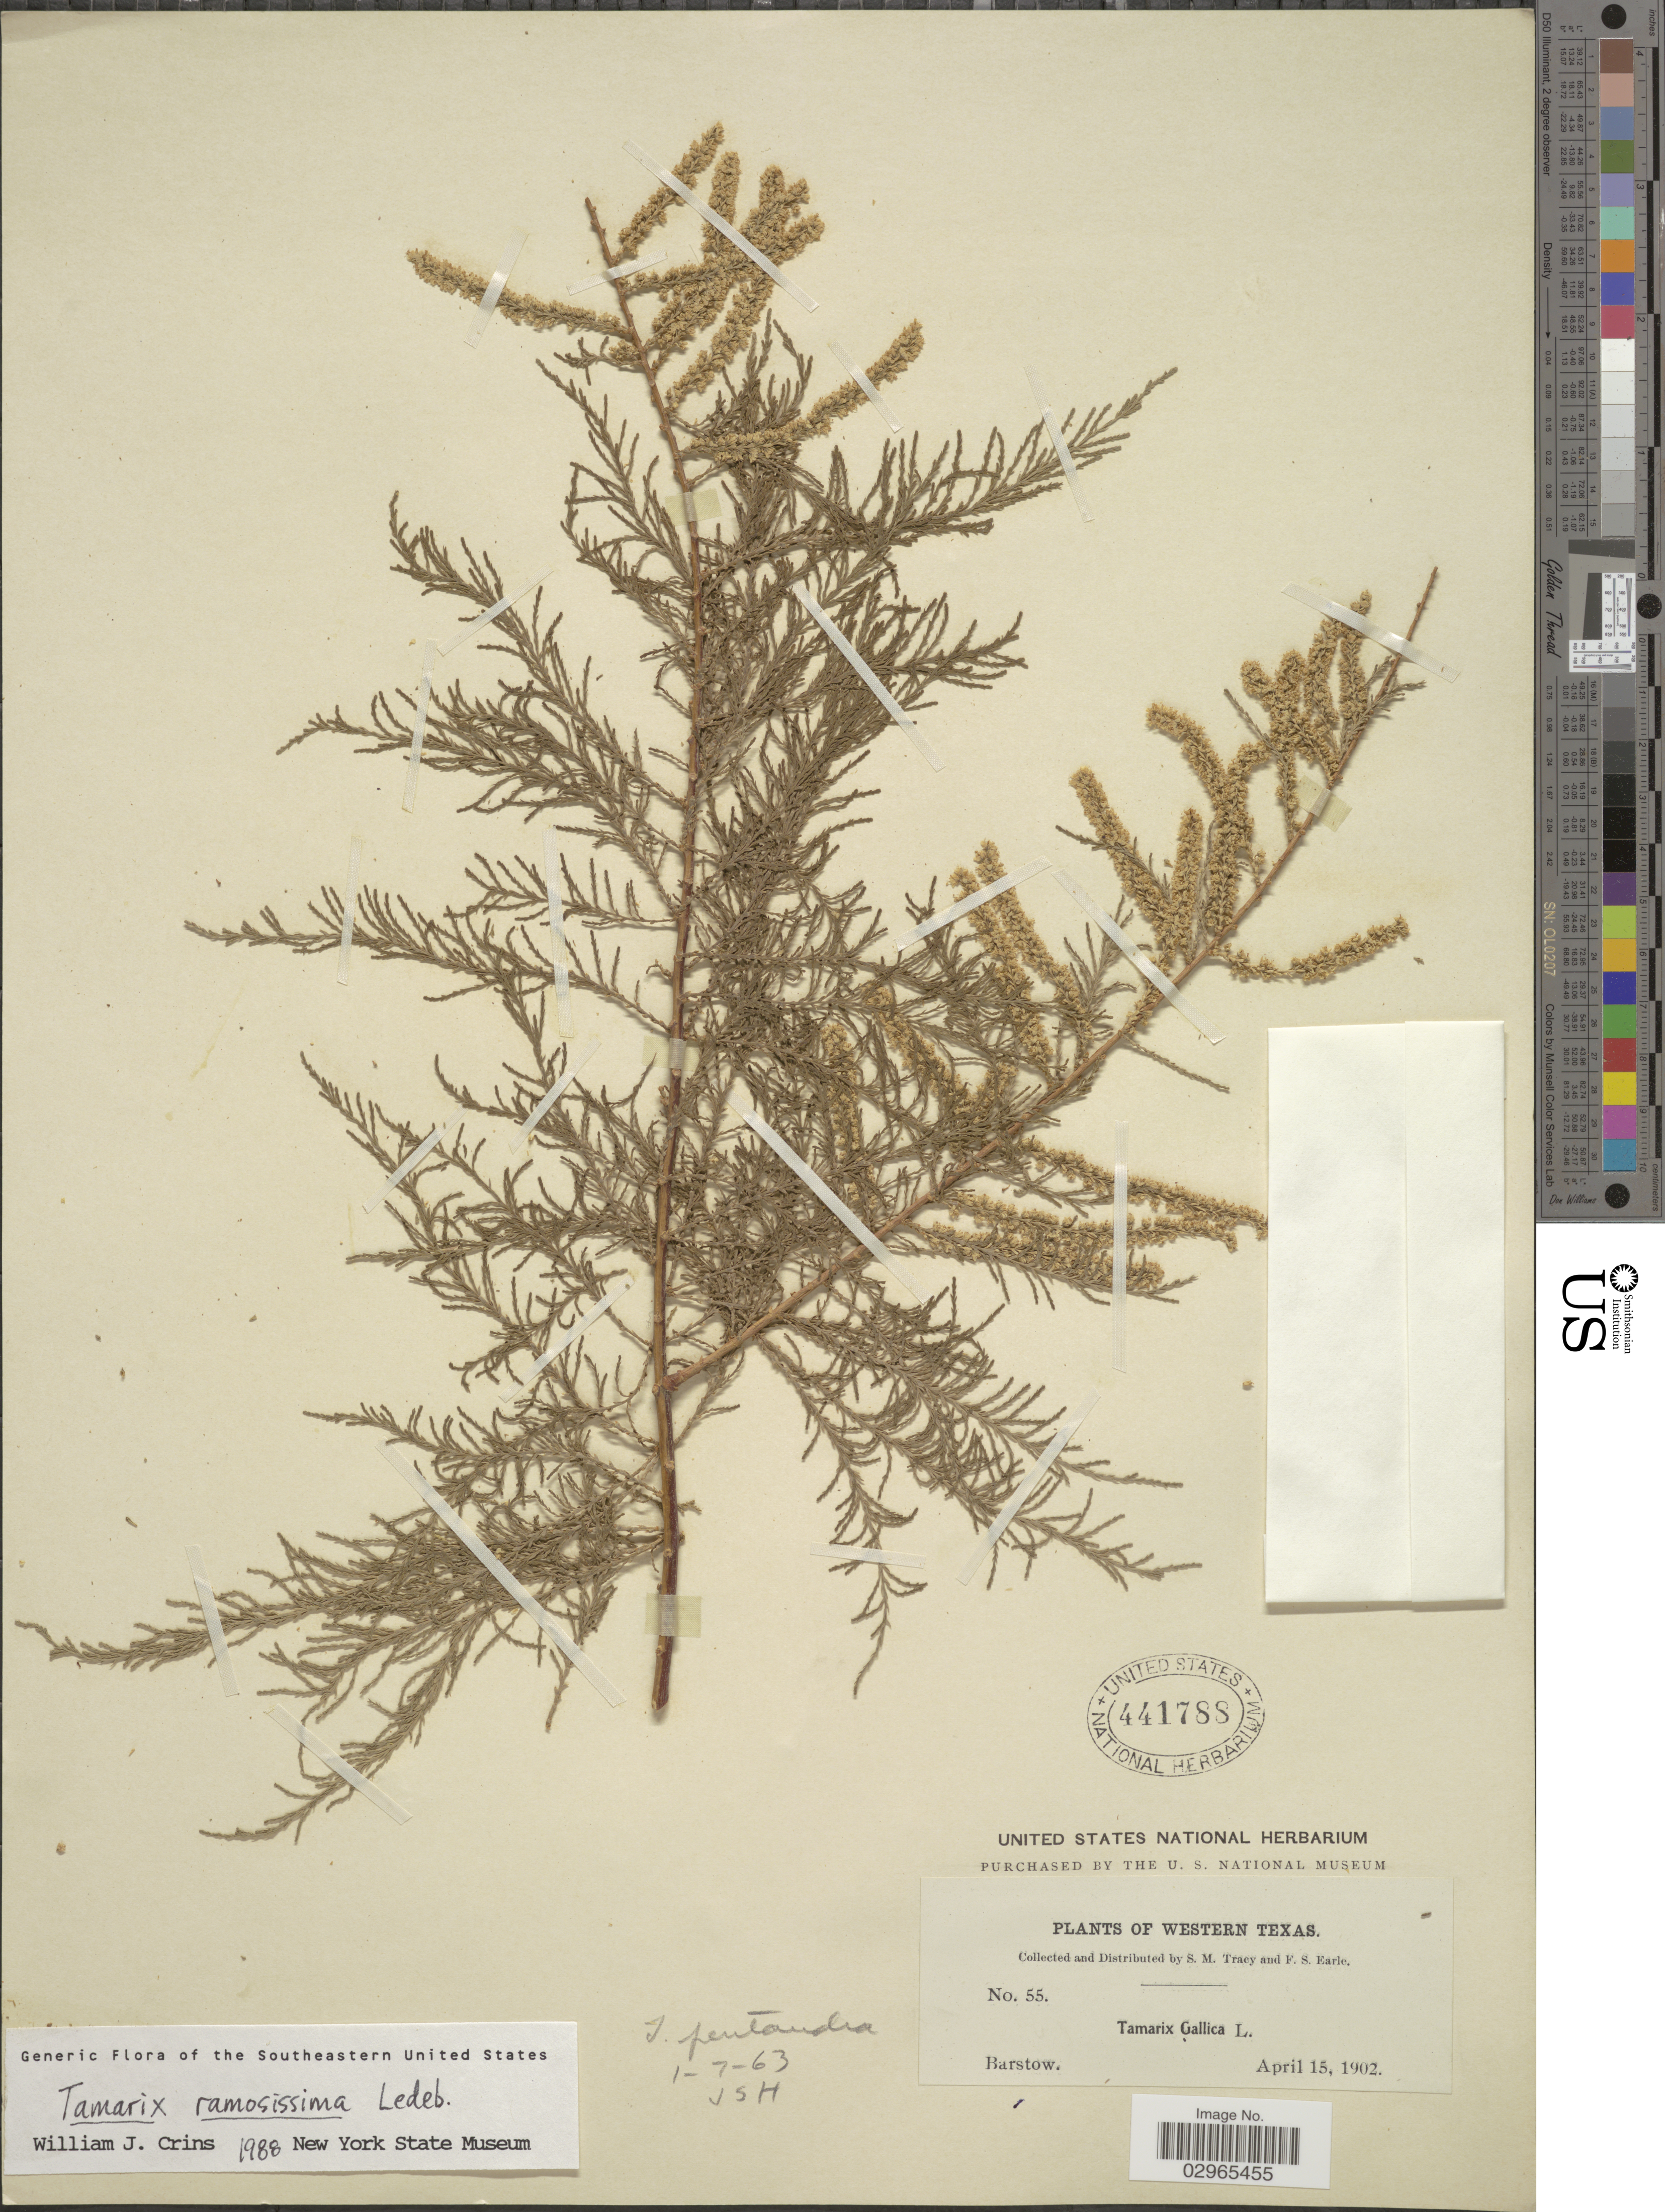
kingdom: Plantae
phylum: Tracheophyta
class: Magnoliopsida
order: Caryophyllales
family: Tamaricaceae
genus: Tamarix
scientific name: Tamarix ramosissima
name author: Ledeb.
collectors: S. M. Tracy & F. S. Earle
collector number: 55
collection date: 1902-04-15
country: United States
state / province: Texas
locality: Western Texas. Rarstow.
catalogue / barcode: US 441788